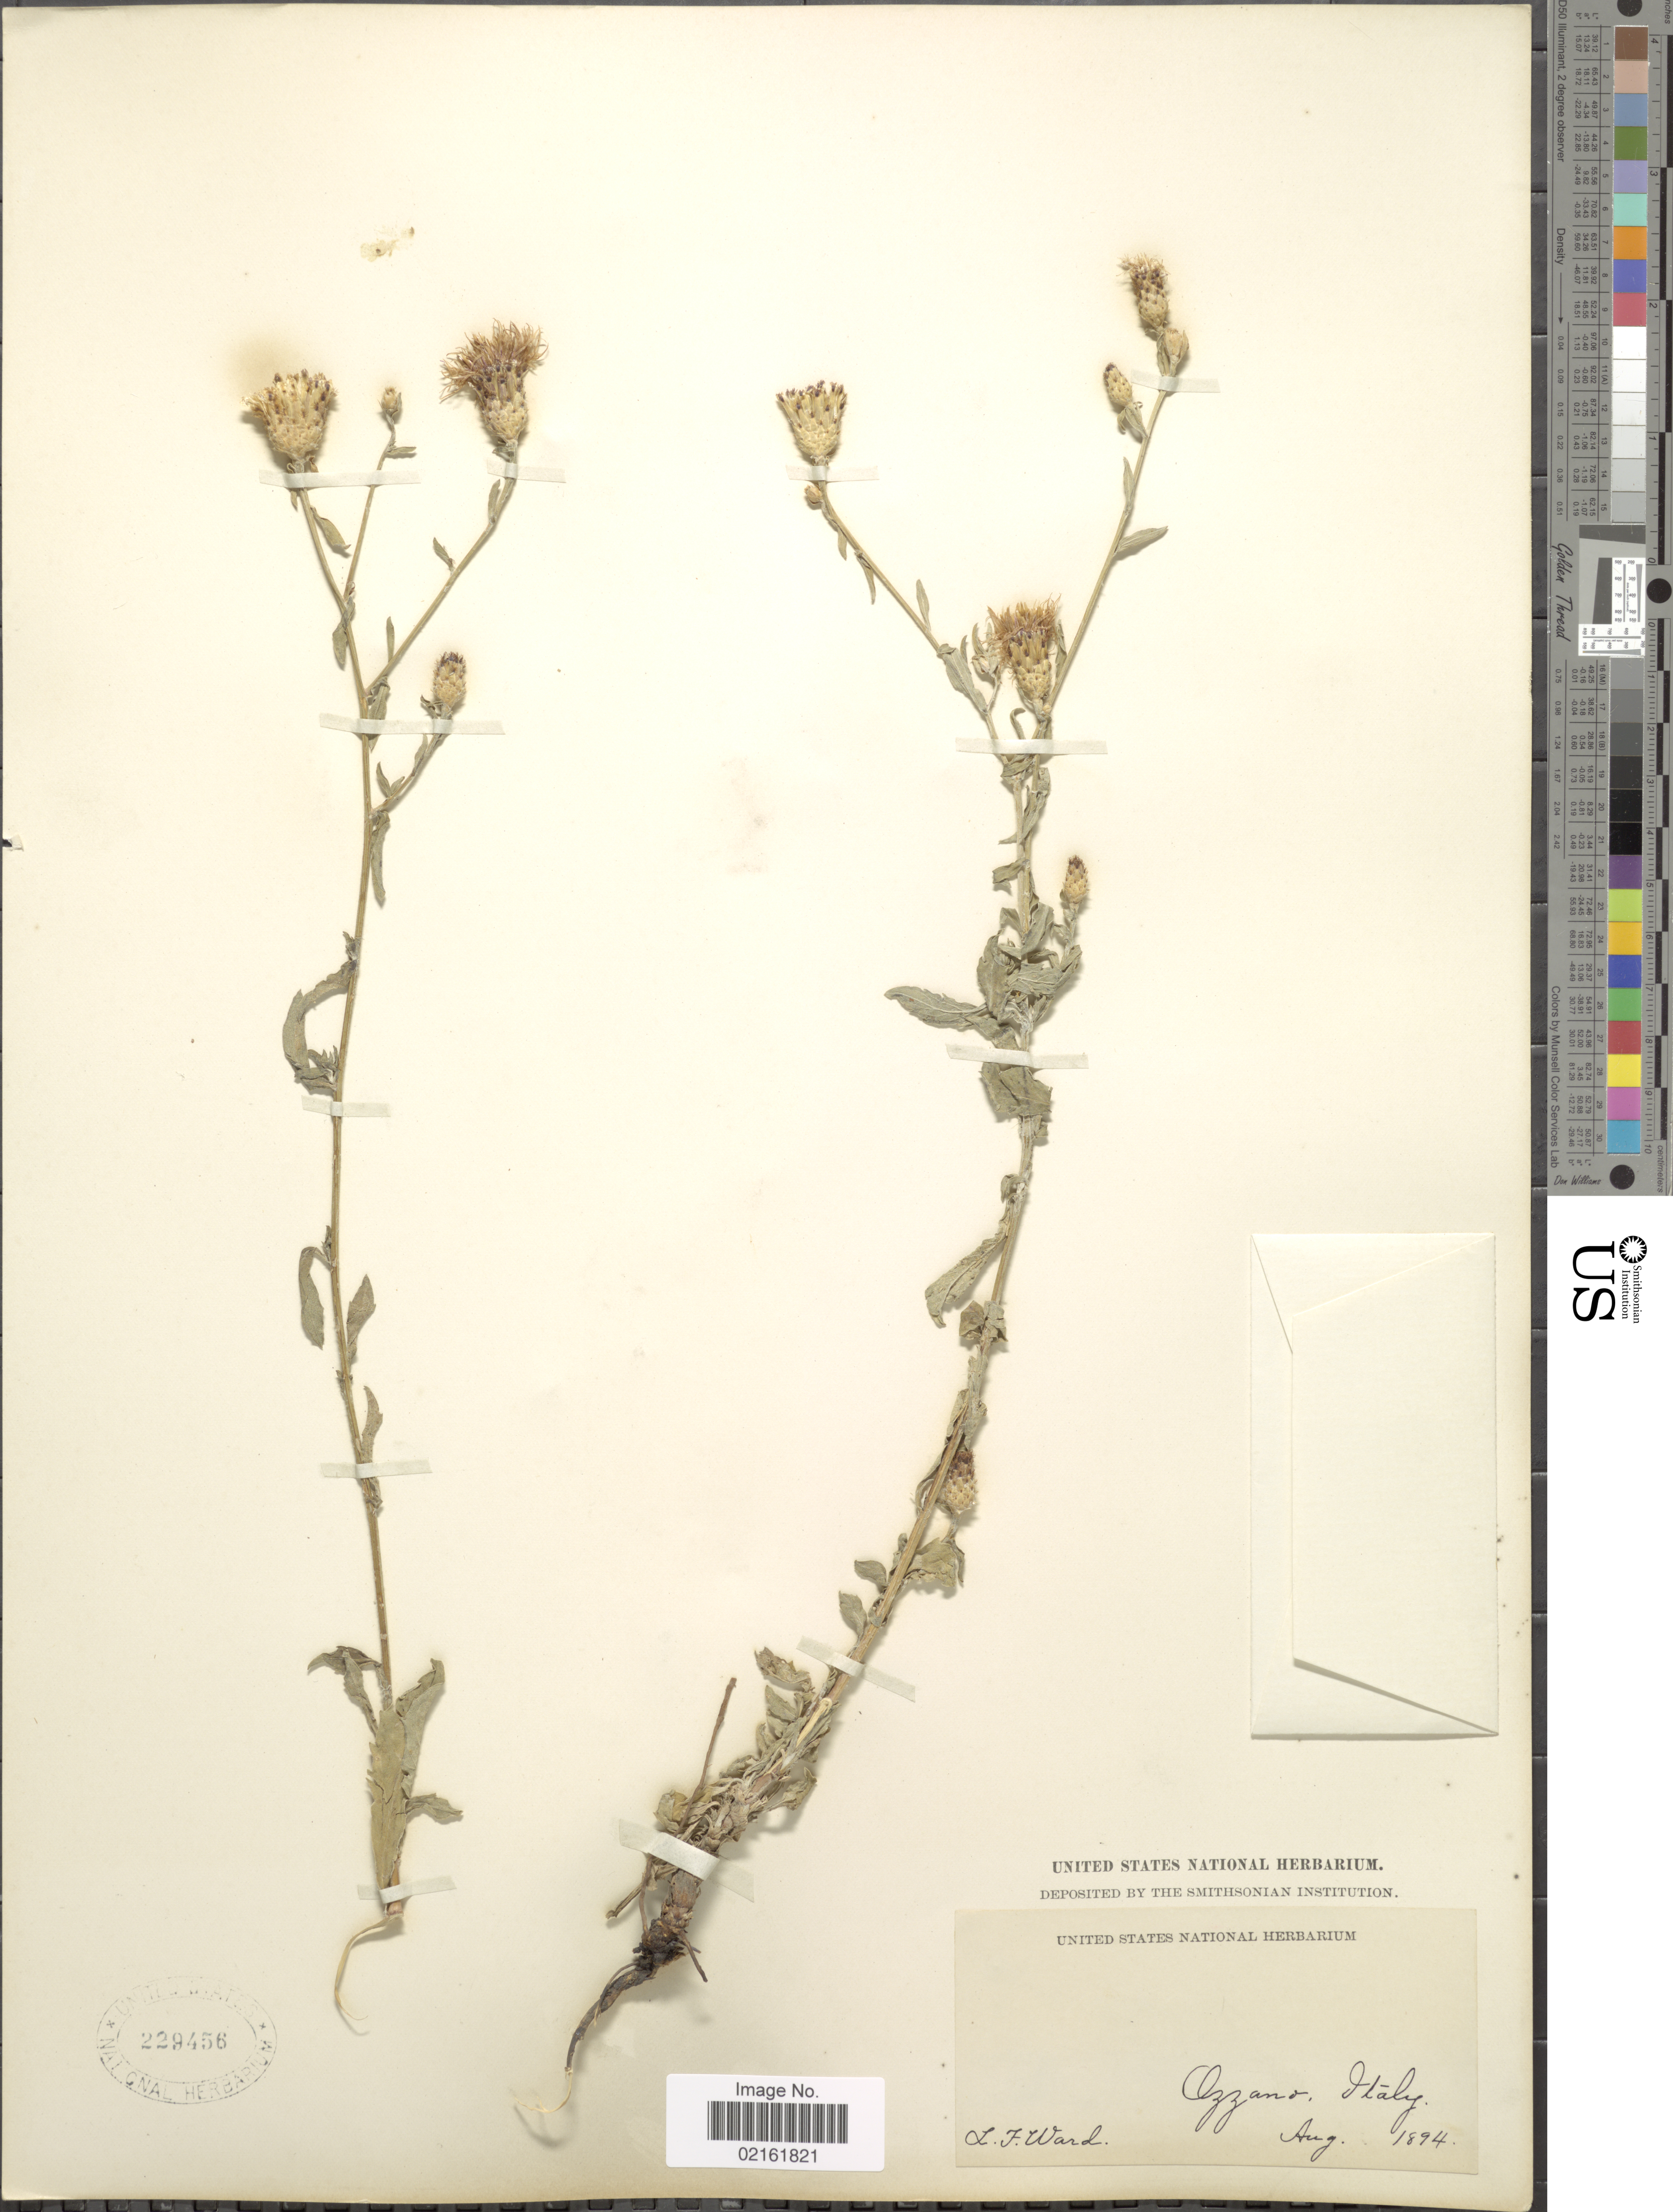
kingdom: Plantae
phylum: Tracheophyta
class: Magnoliopsida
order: Asterales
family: Asteraceae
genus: Centaurea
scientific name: Centaurea sp.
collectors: L. Ward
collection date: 1894-08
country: Italy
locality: Izzano [interpreted]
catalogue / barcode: US 229456